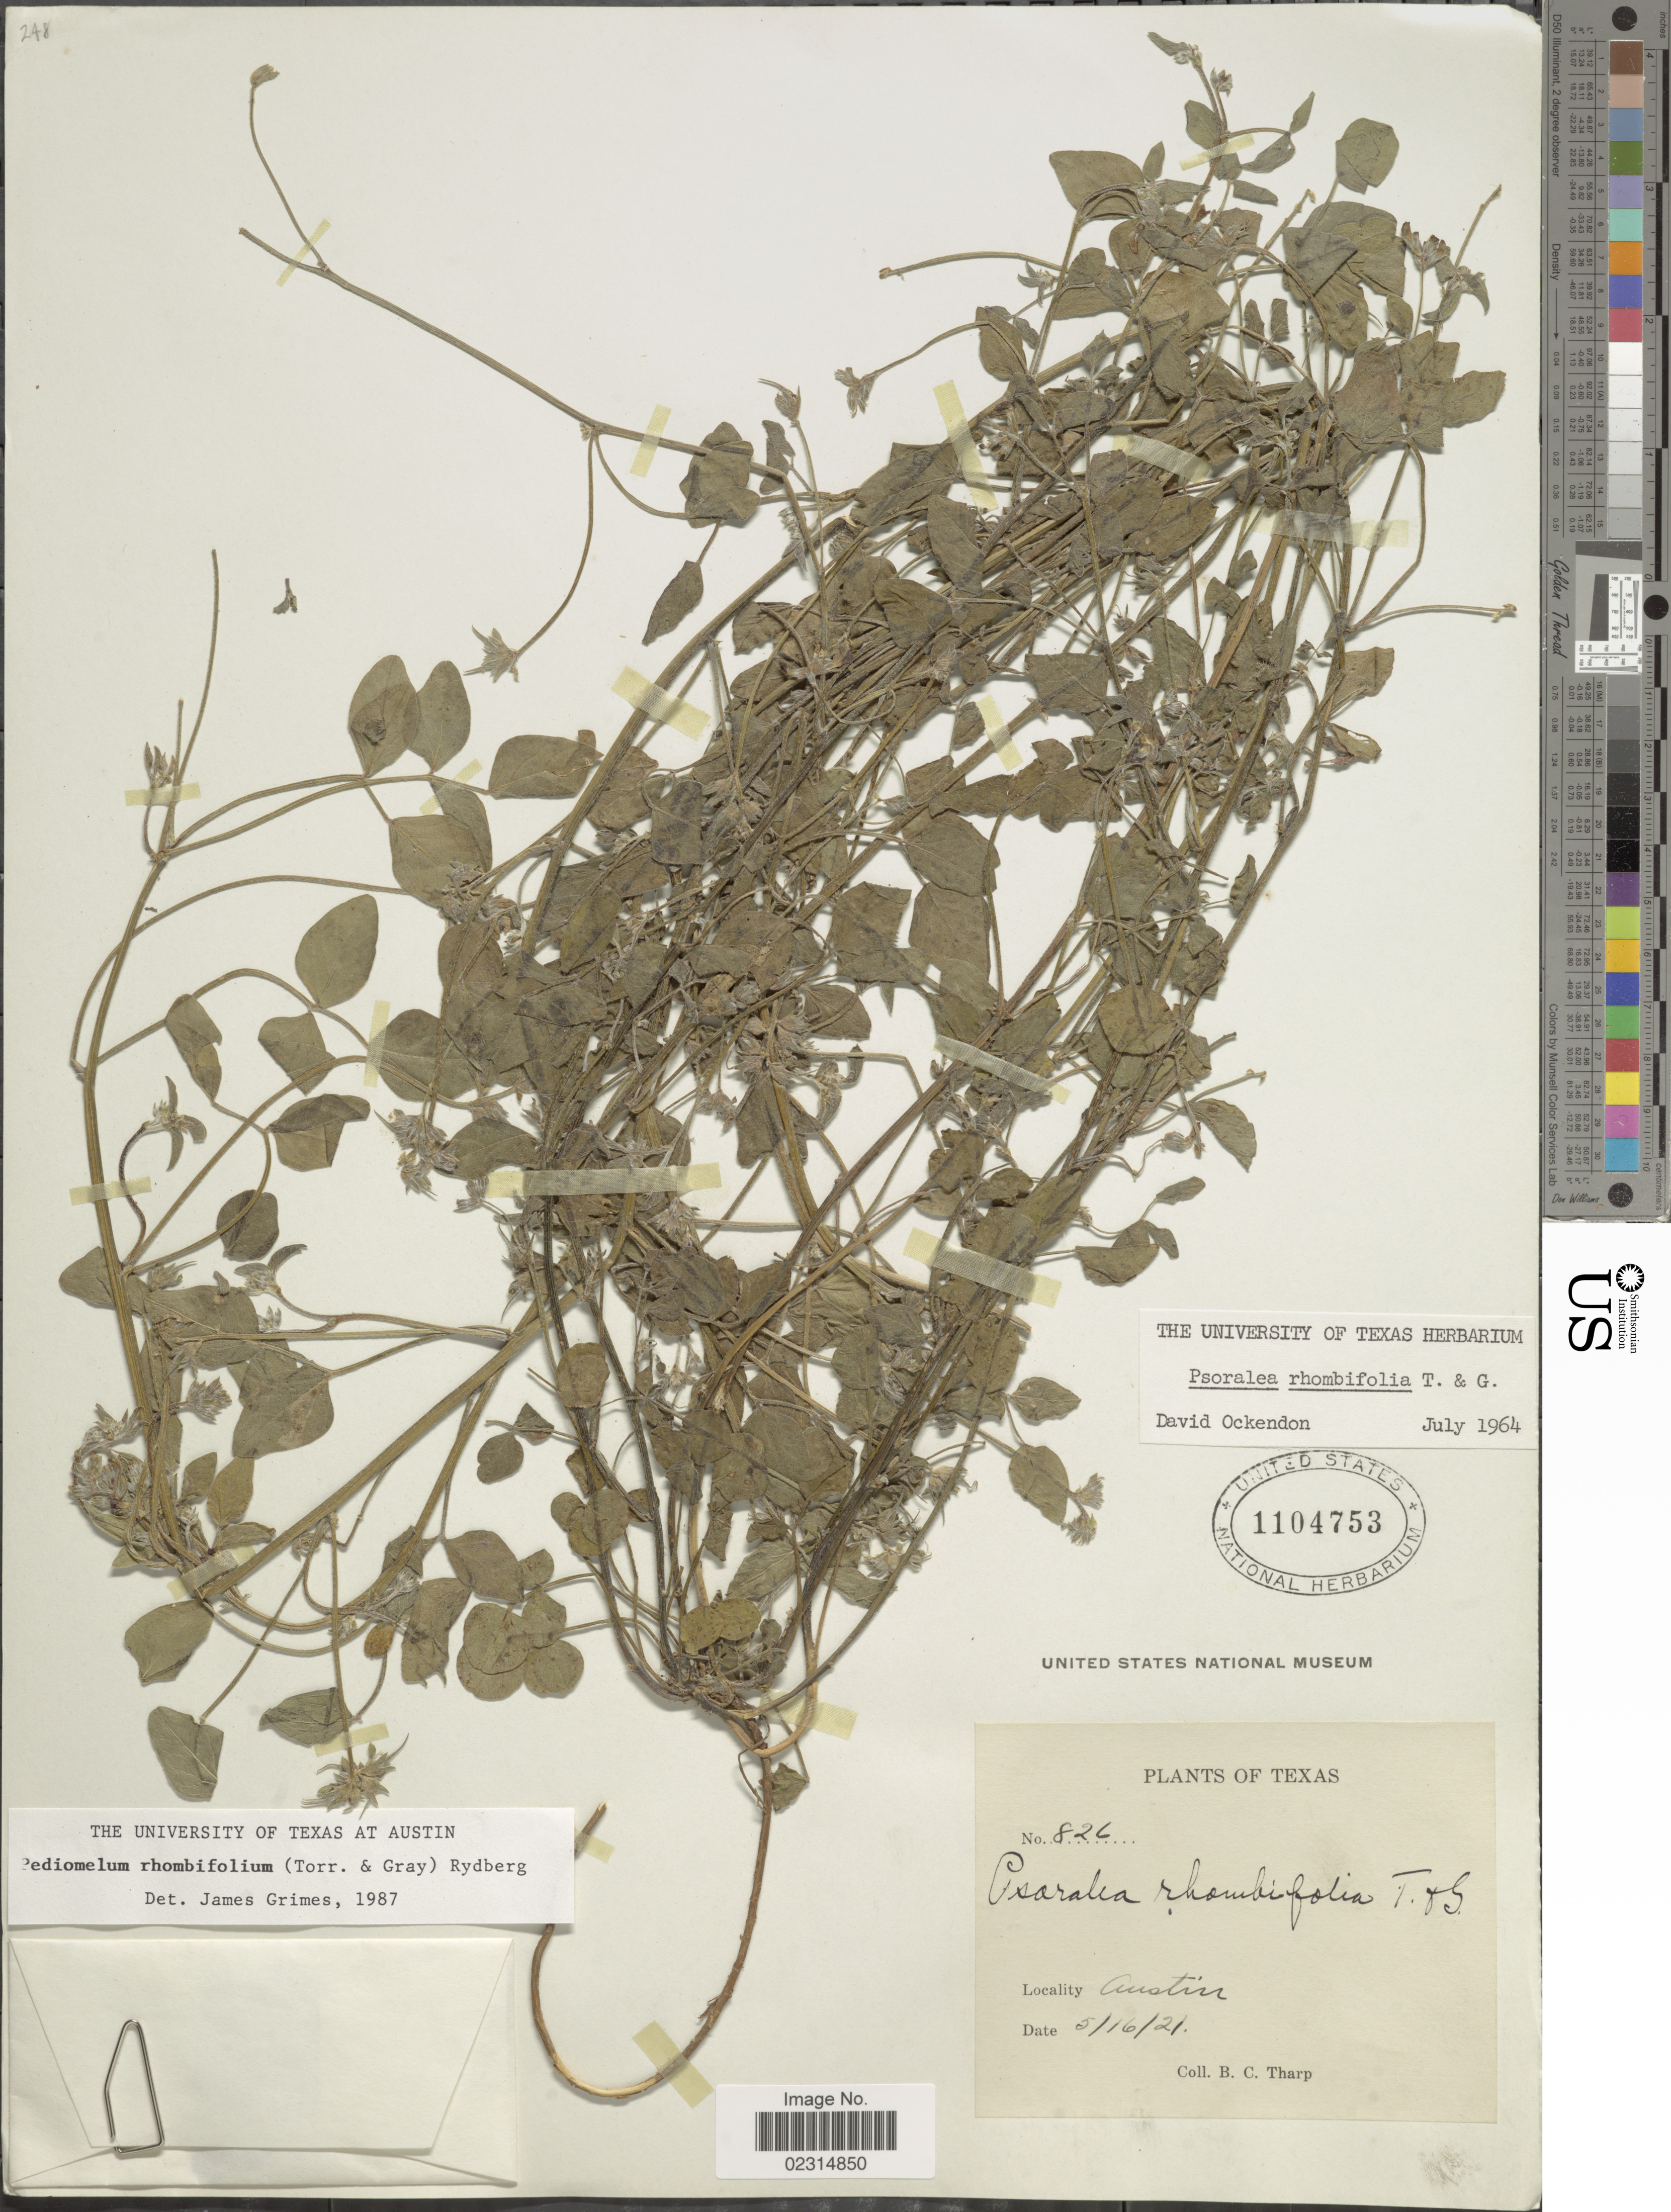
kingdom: Plantae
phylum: Tracheophyta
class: Magnoliopsida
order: Fabales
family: Fabaceae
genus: Pediomelum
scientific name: Pediomelum rhombifolium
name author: (Torr. & A. Gray) Rydb.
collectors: B. C. Tharp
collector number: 826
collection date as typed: Transcribed d/m/y: 16/5/21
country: United States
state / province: Texas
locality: Austin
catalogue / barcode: US 1104753